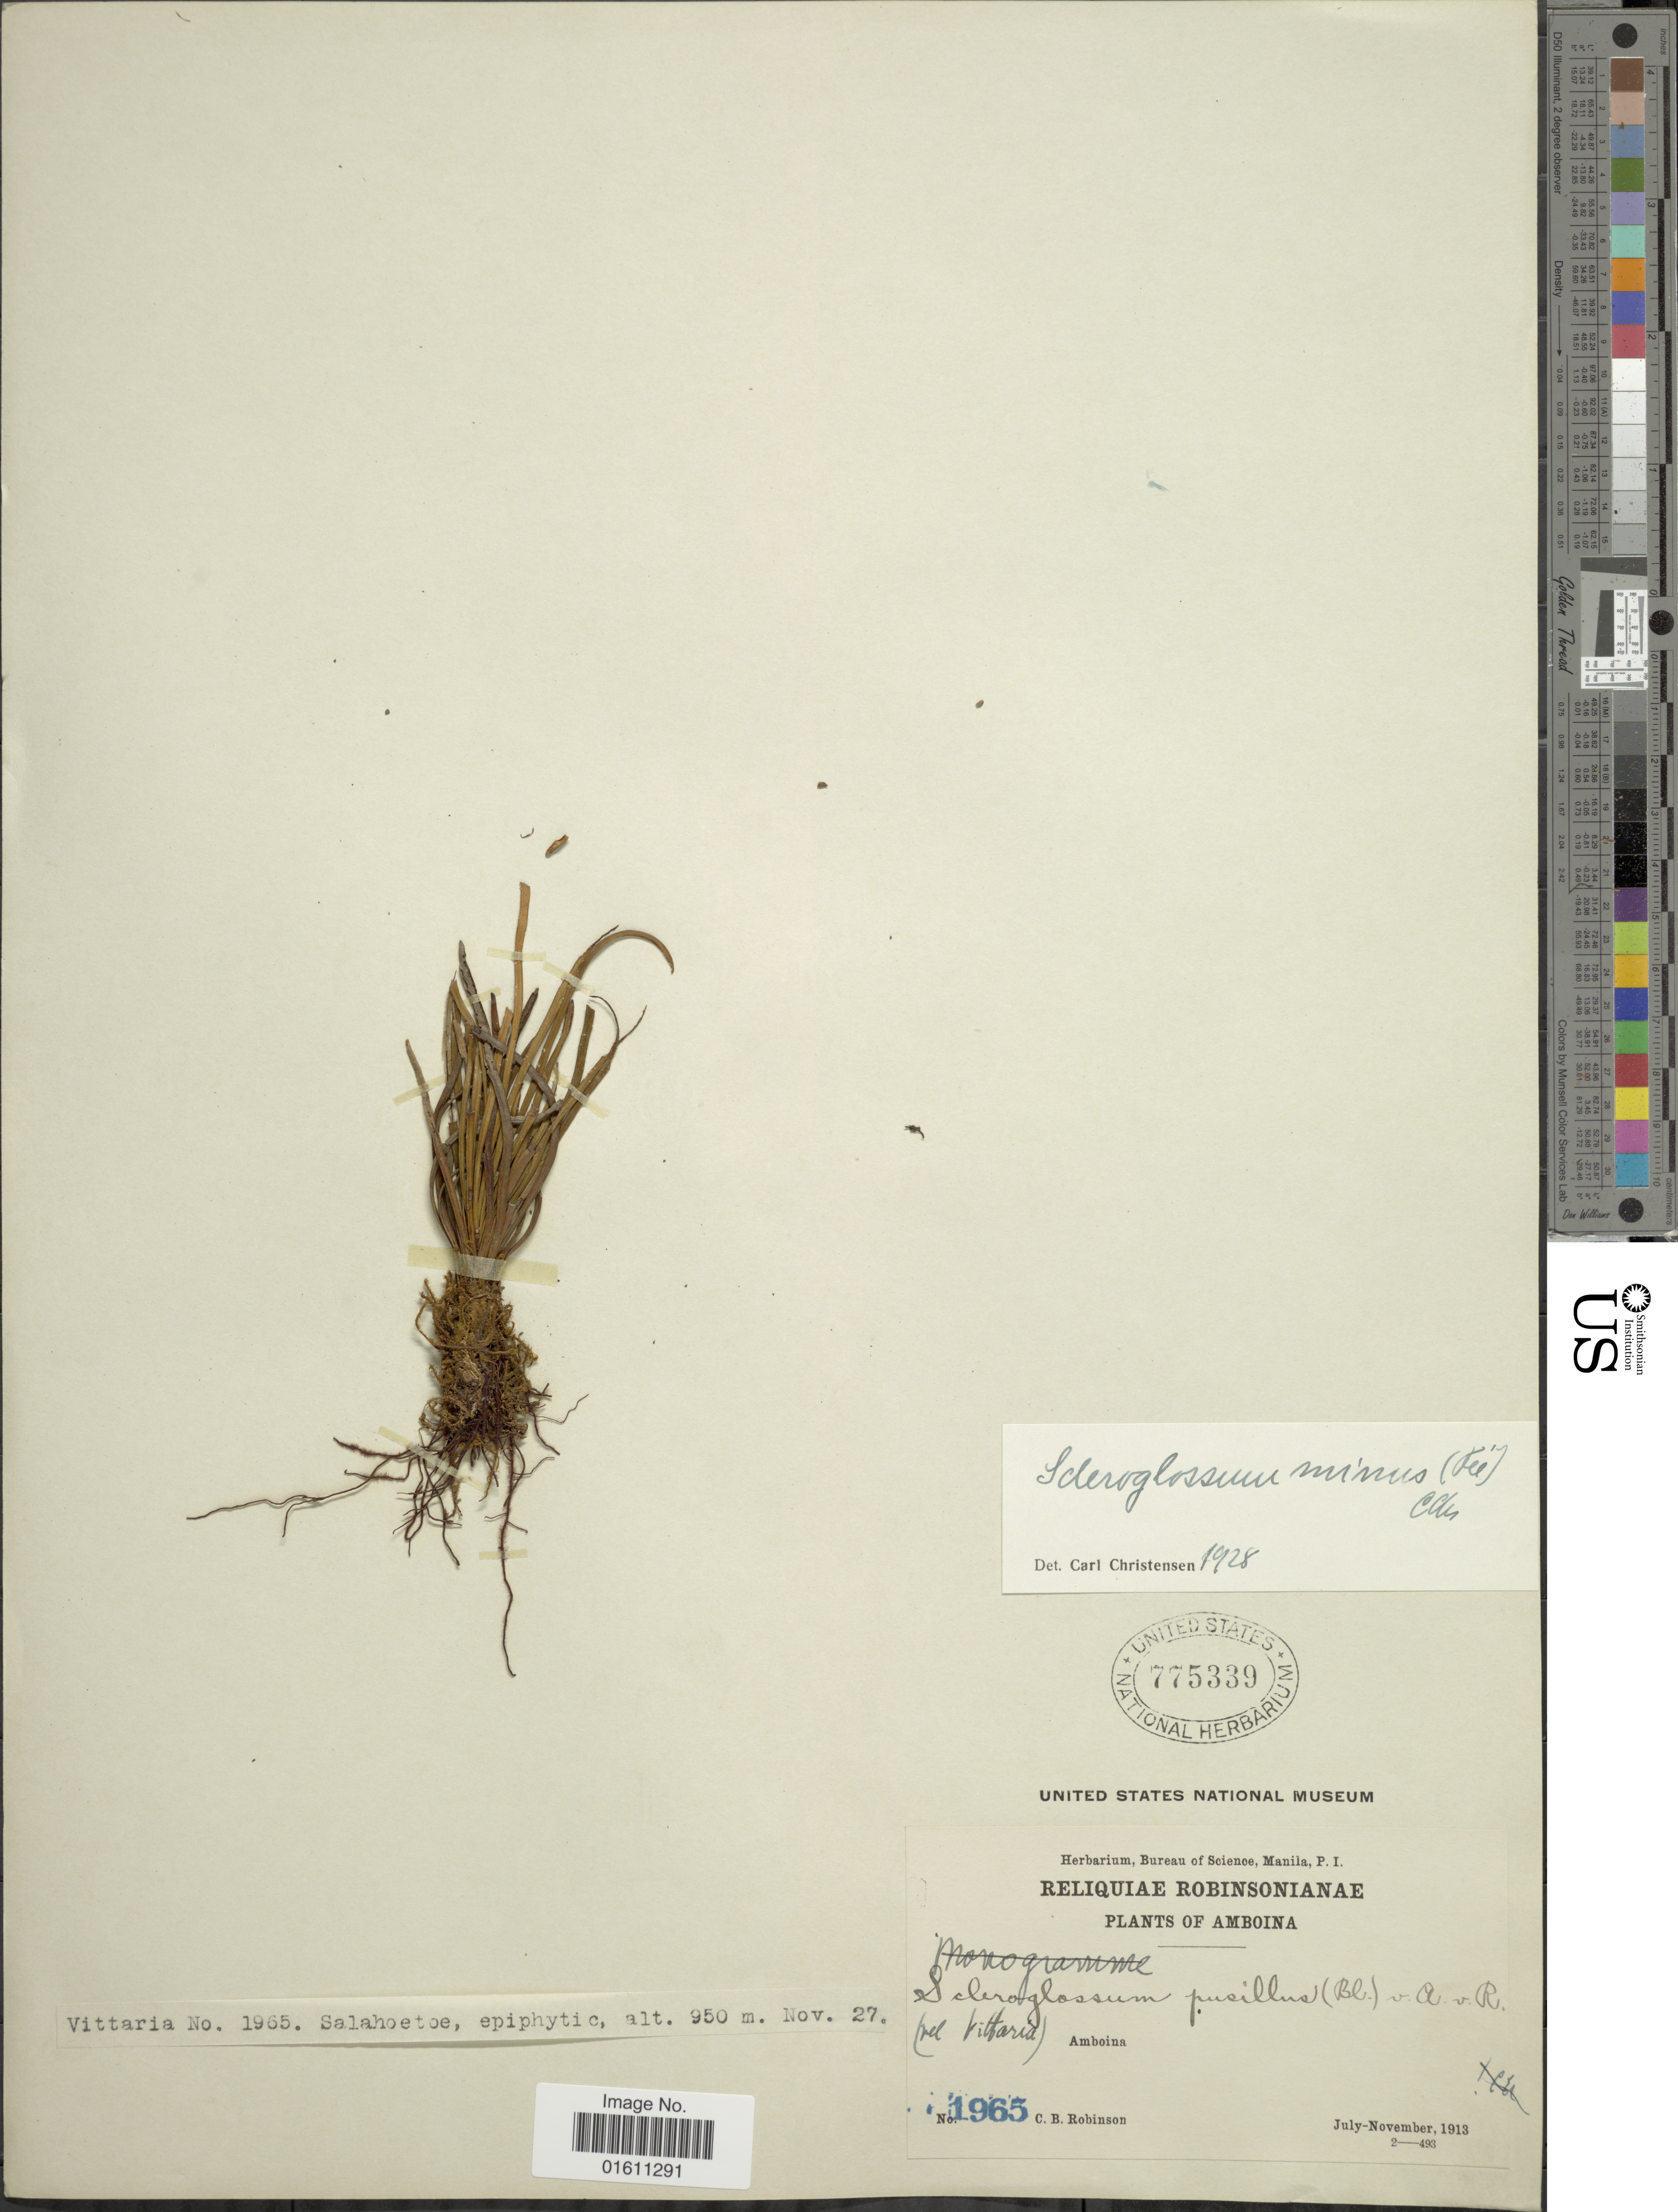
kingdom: Plantae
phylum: Tracheophyta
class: Polypodiopsida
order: Polypodiales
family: Polypodiaceae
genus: Scleroglossum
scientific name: Scleroglossum minus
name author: (Fée) C. Chr.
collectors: C. Brobinson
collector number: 1965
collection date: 1913-07/1913-11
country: Indonesia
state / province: Maluku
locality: Amboina.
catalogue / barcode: US 775339